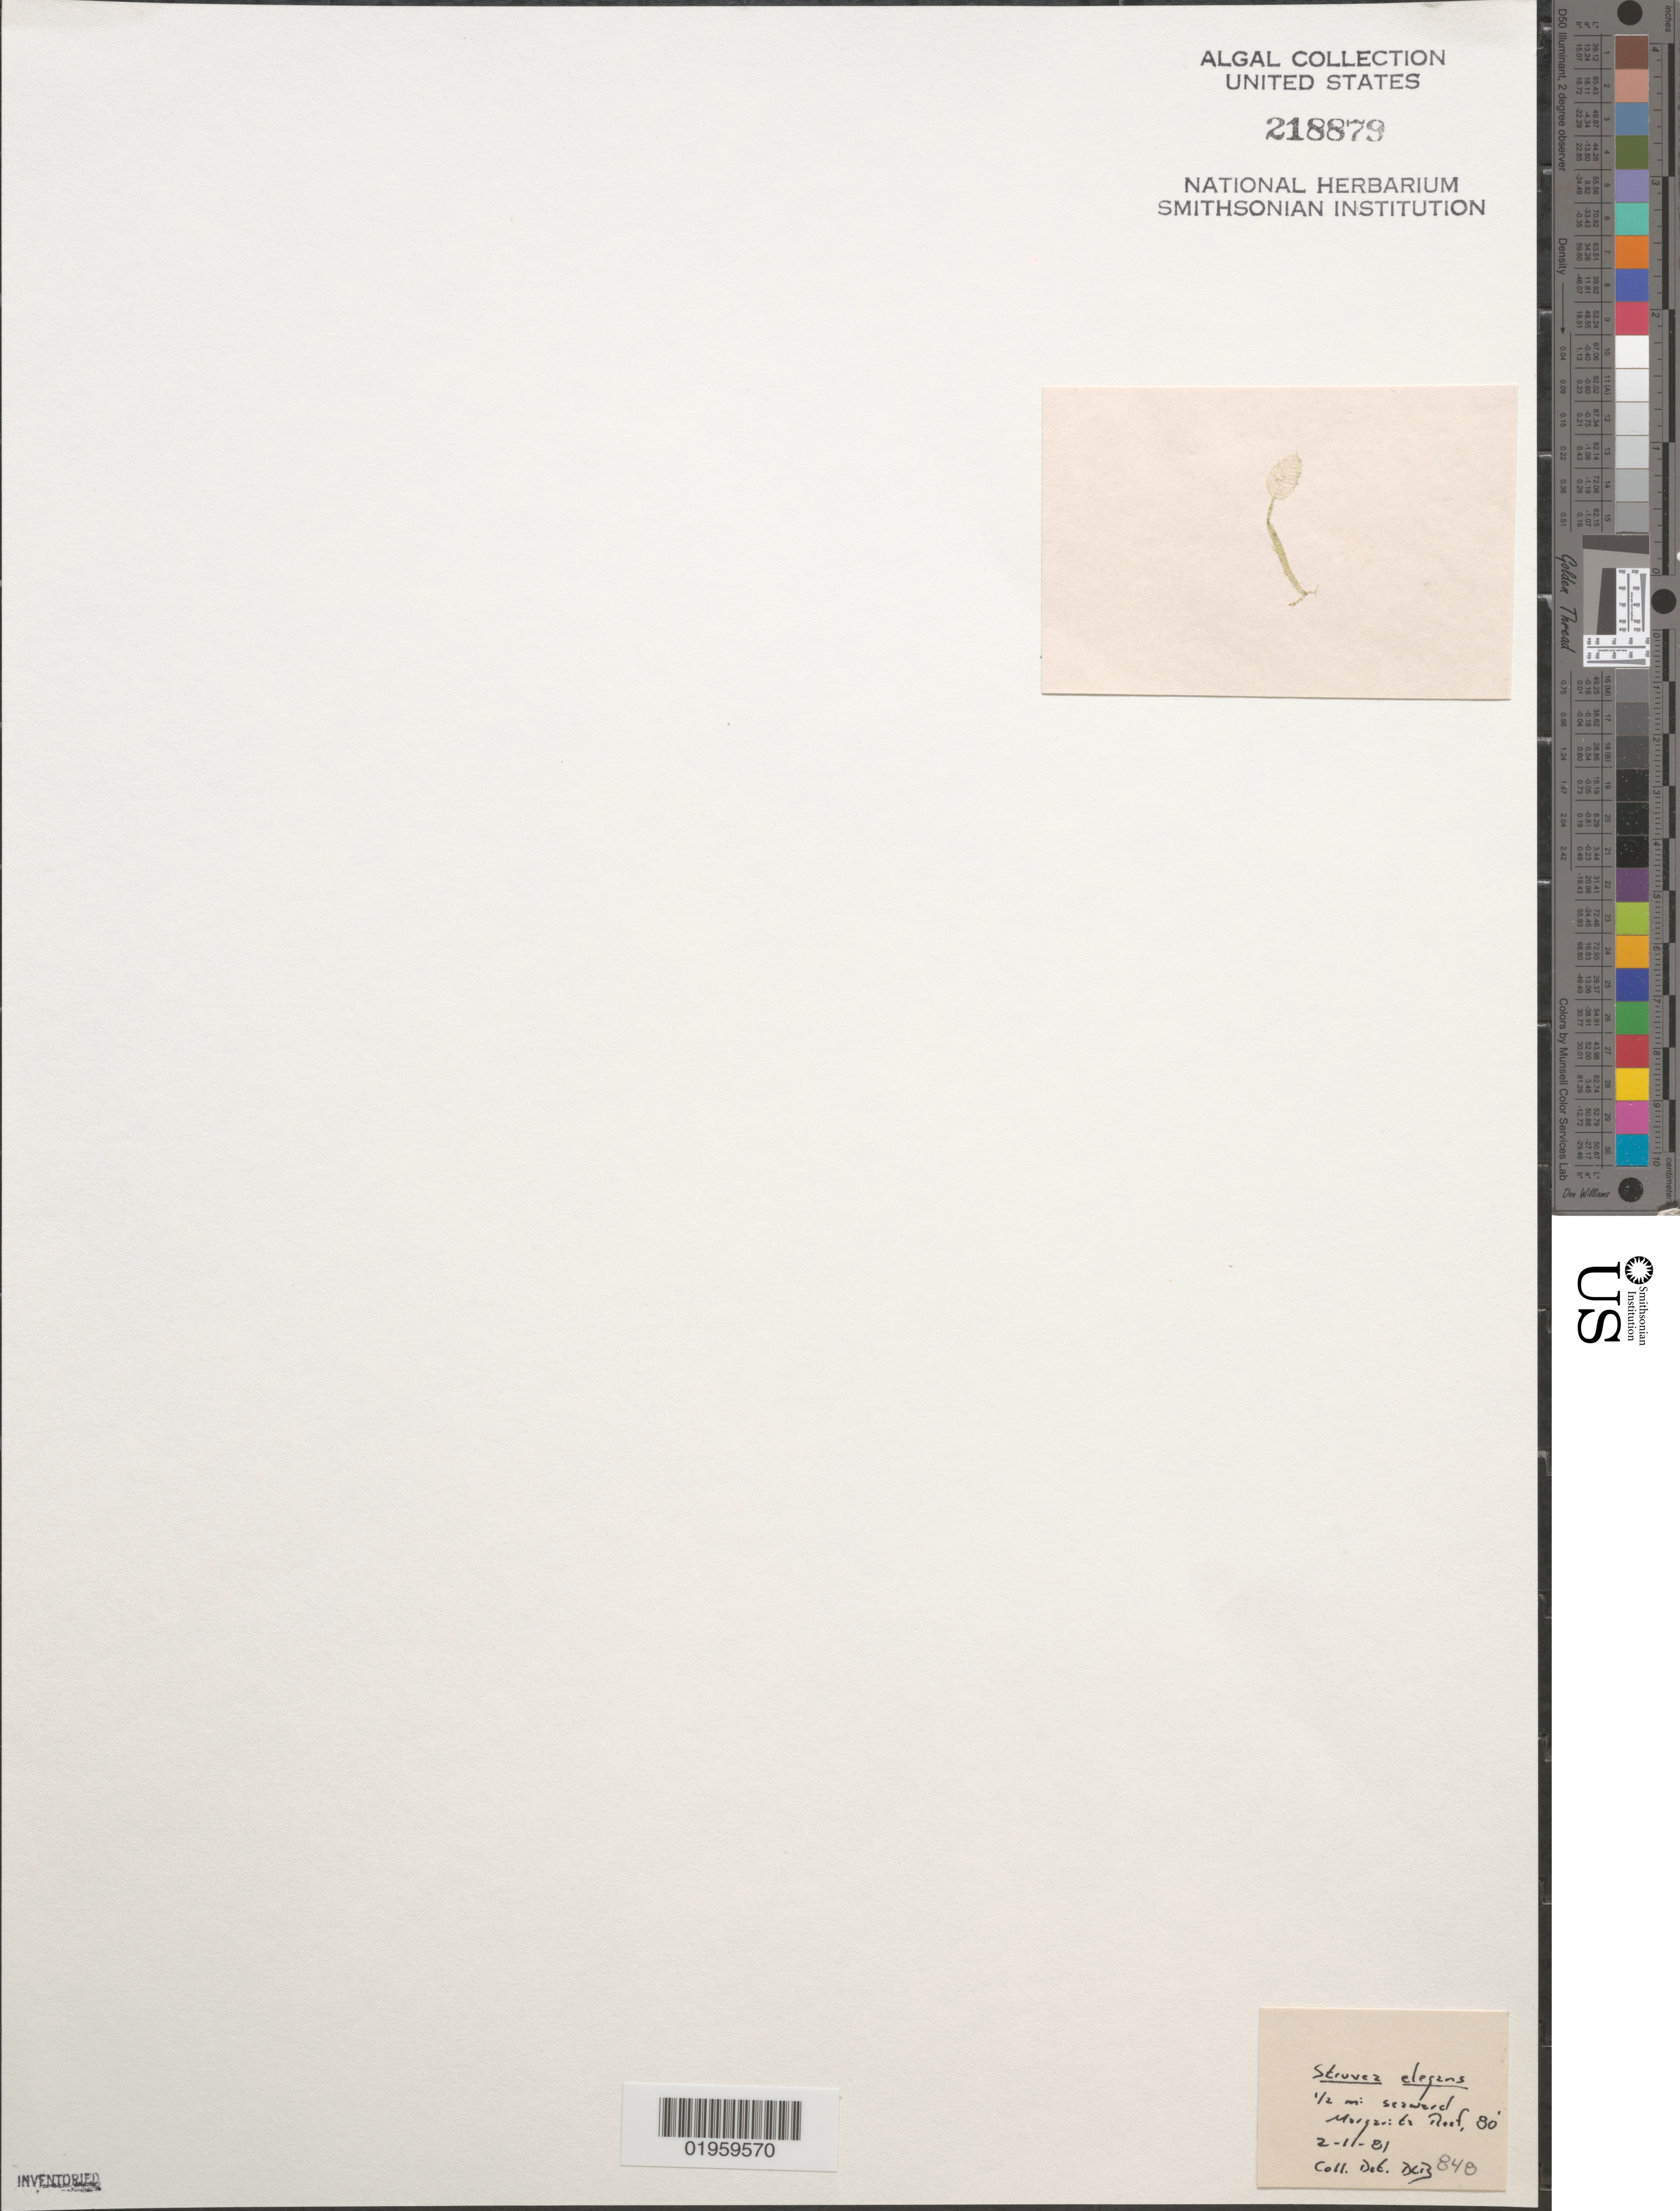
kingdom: Plantae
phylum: Chlorophyta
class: Ulvophyceae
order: Siphonocladales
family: Boodleaceae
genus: Struvea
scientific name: Struvea elegans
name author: Børgesen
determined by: Ballantine, D. L.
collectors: D.L. Ballantine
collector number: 848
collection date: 1981-02-11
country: Puerto Rico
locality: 1/2 mi seaward Margarita Reef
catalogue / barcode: US 218879